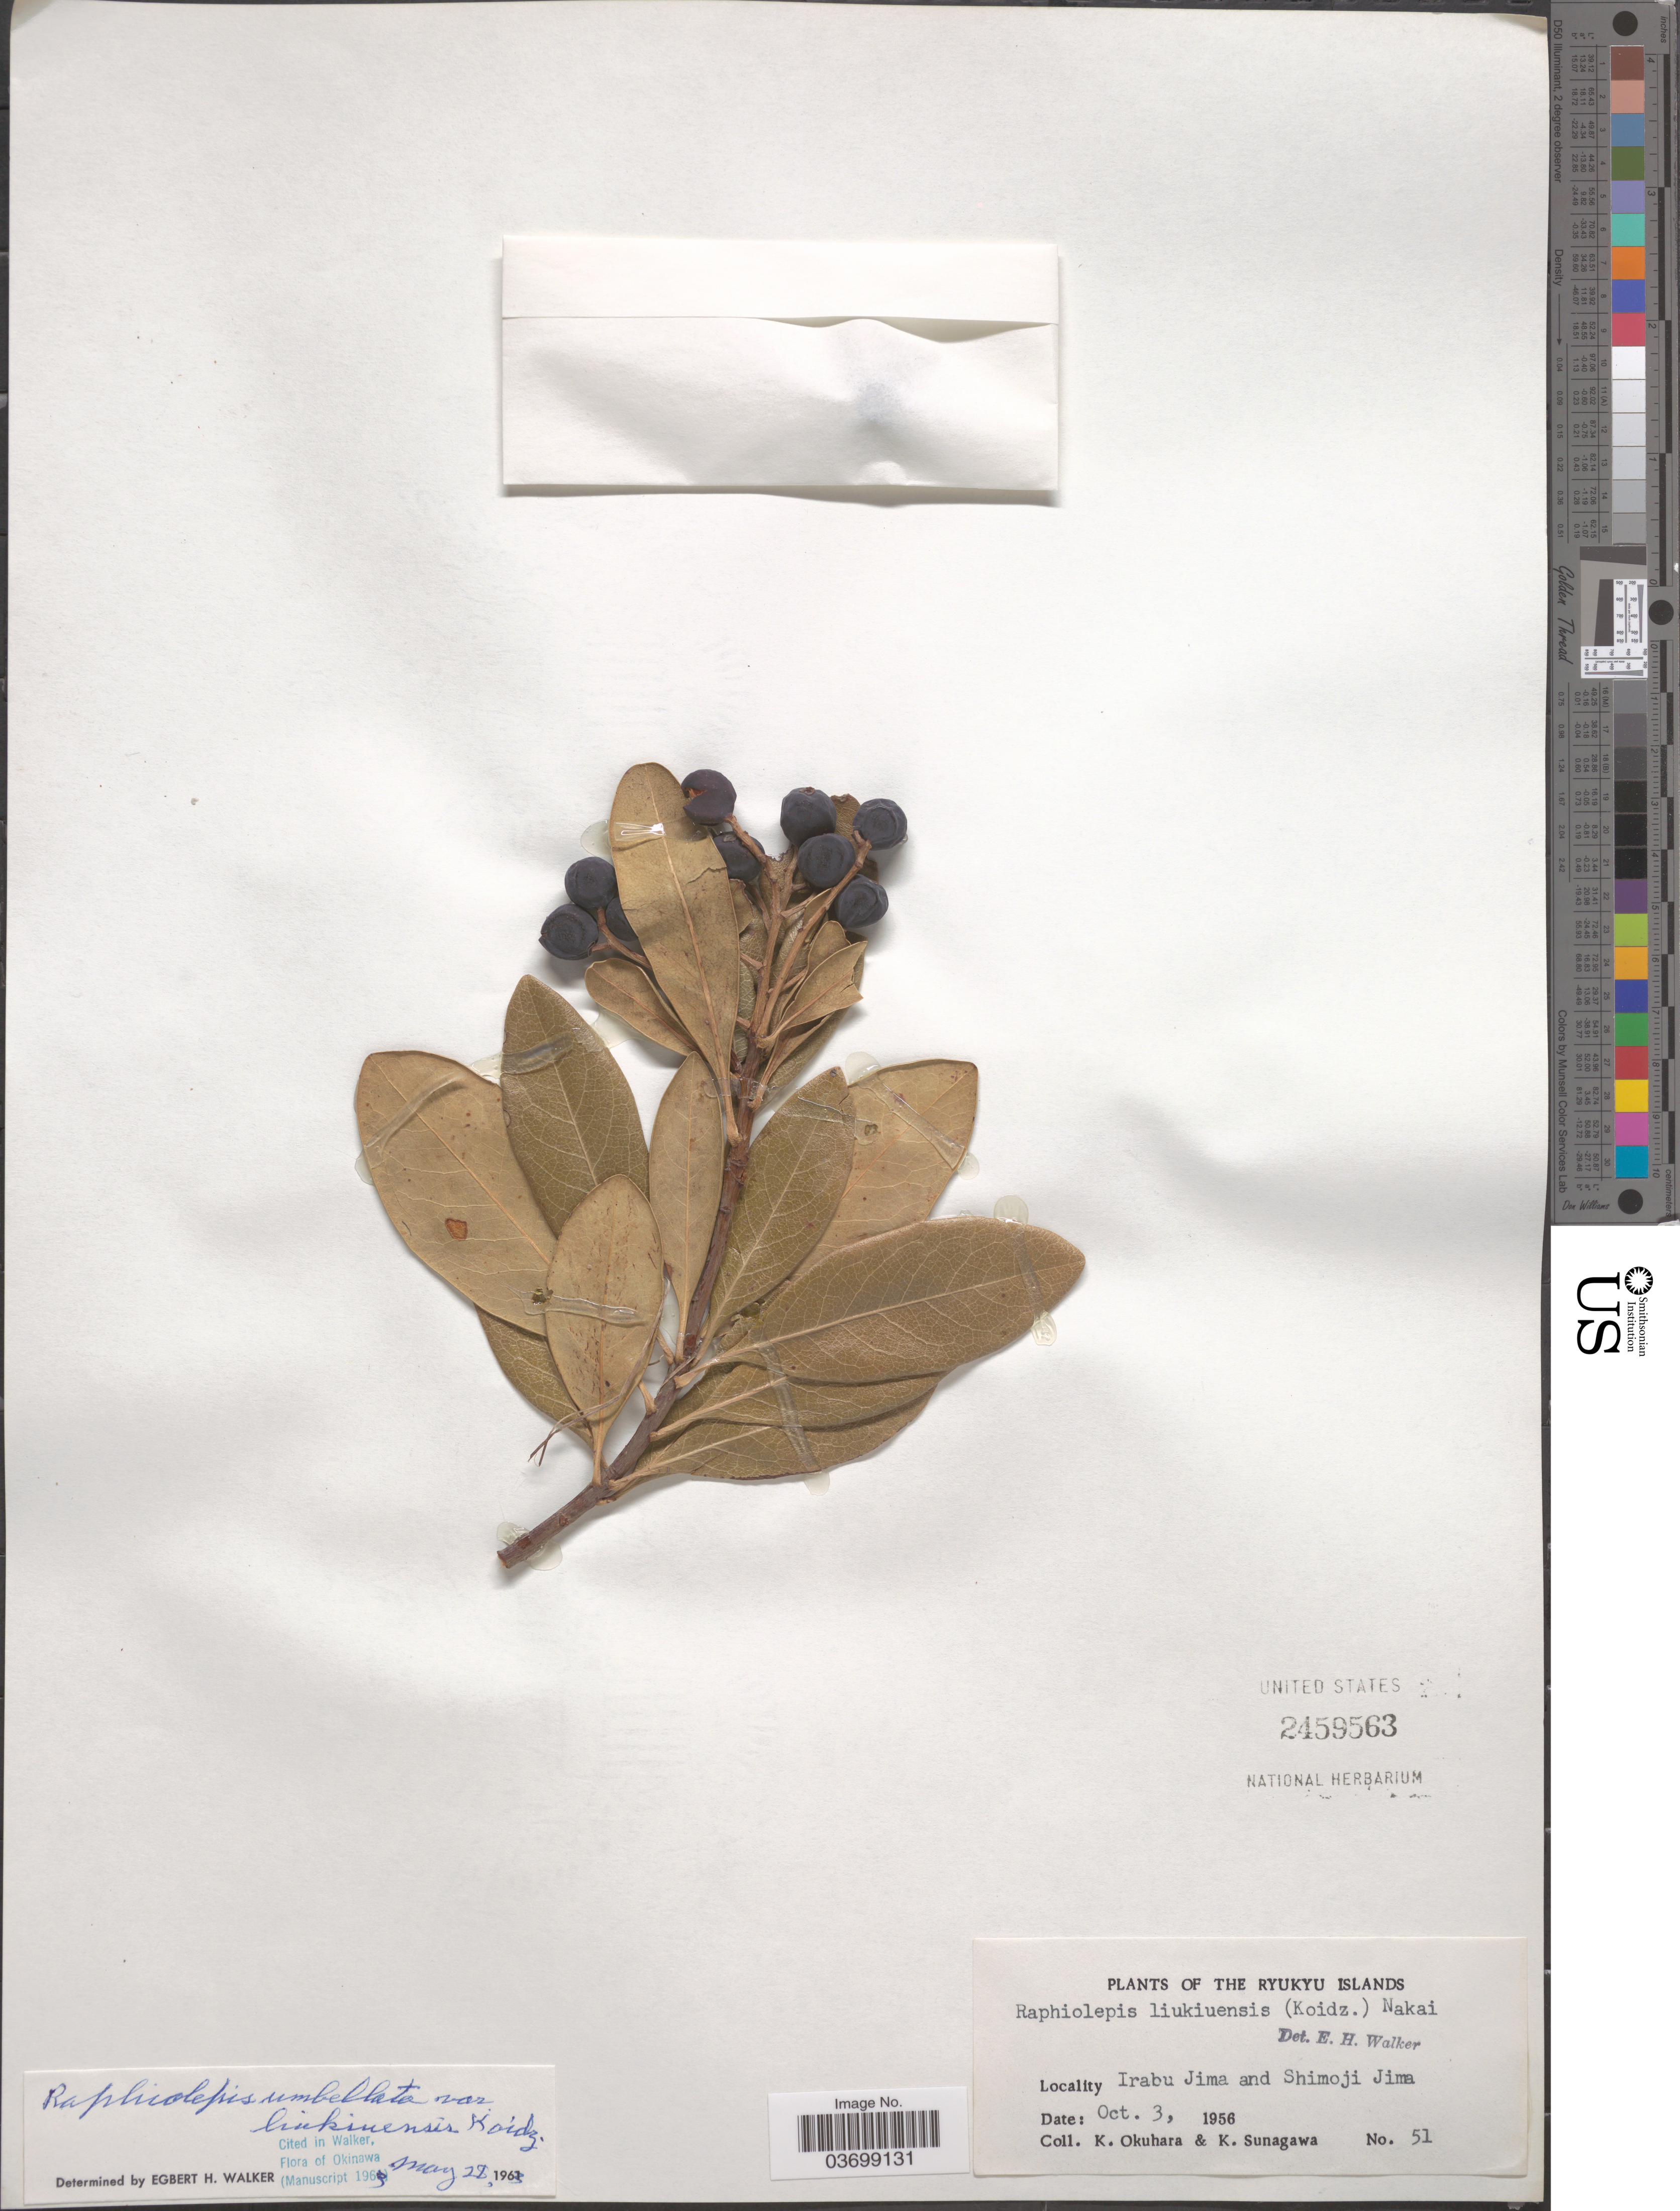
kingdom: Plantae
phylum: Tracheophyta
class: Magnoliopsida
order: Rosales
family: Rosaceae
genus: Rhaphiolepis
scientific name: Rhaphiolepis umbellata var. liukiuensis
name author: Koidz.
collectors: K. Okuhara & K. Sunagawa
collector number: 51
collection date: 1956-10-03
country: Japan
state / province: Okinawa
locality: The Ryukyu Islands. Irabu Jima and Shimoji Jima.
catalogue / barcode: US 2459563